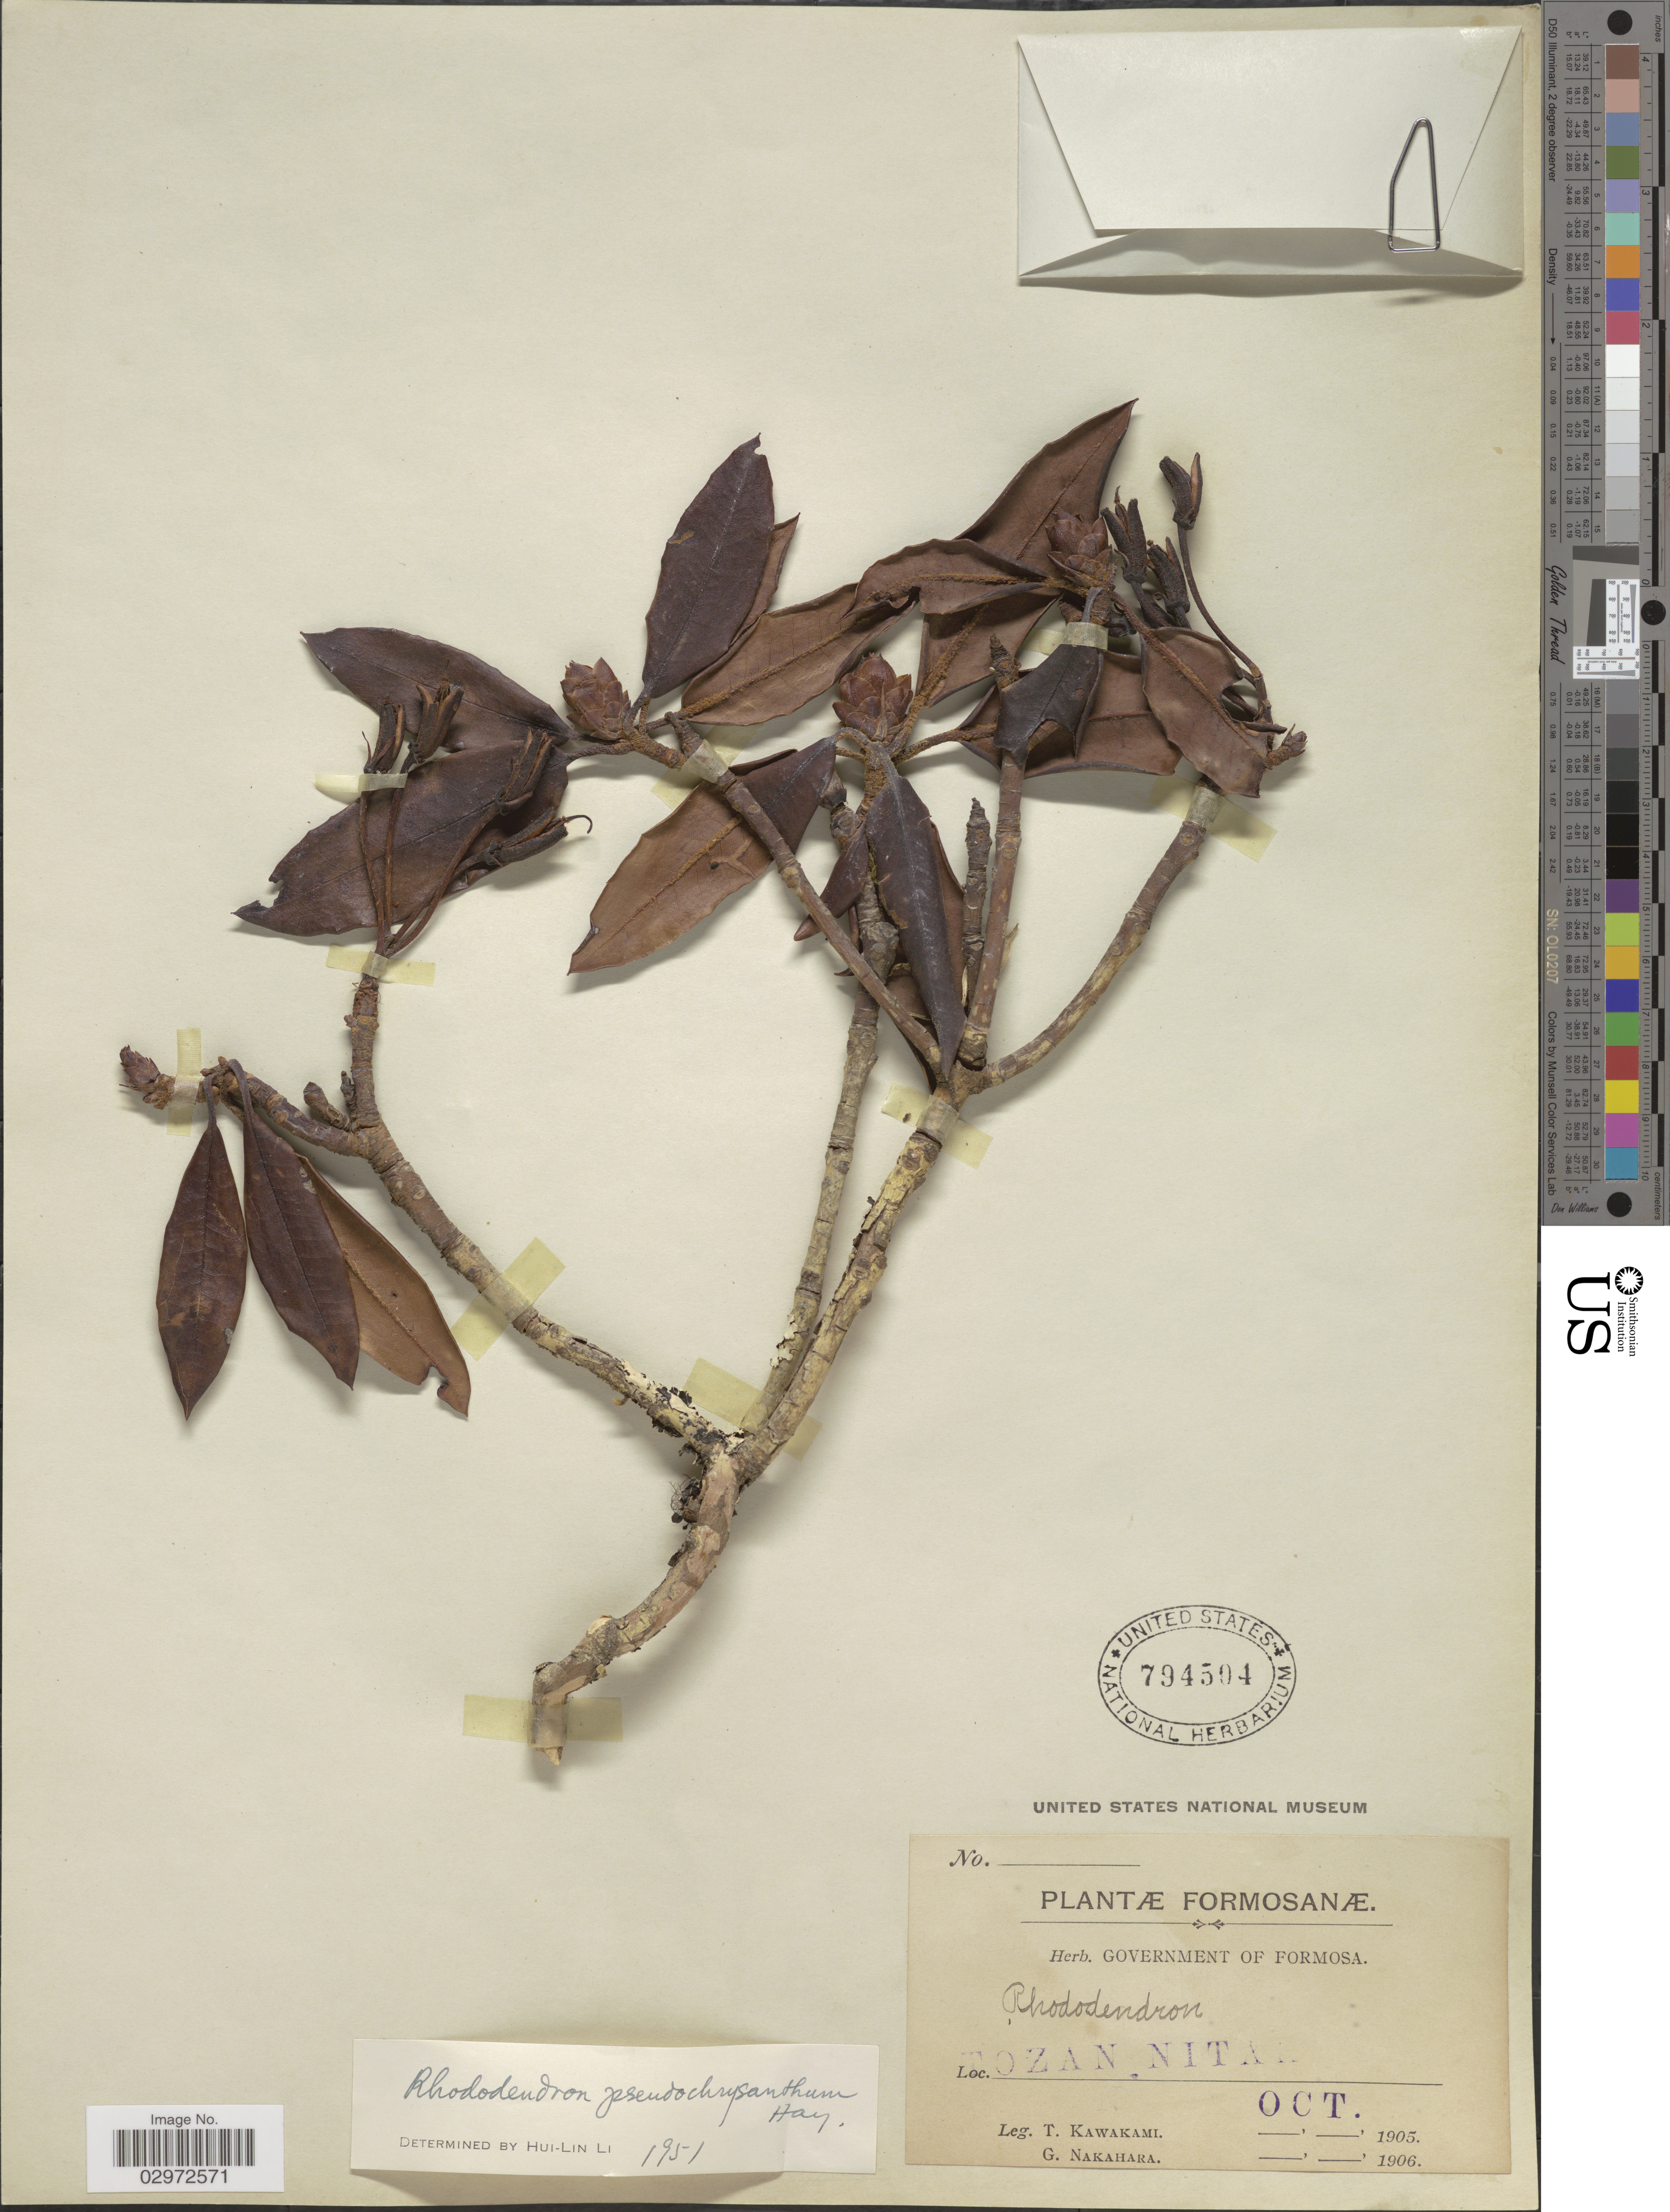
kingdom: Plantae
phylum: Tracheophyta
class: Magnoliopsida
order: Ericales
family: Ericaceae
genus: Rhododendron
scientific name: Rhododendron pseudochrysanthum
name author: Hayata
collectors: T. Kawakami & G. Nakahara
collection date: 1905-10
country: Taiwan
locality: Formosanae, Tozan, Nitak.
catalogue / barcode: US 794504